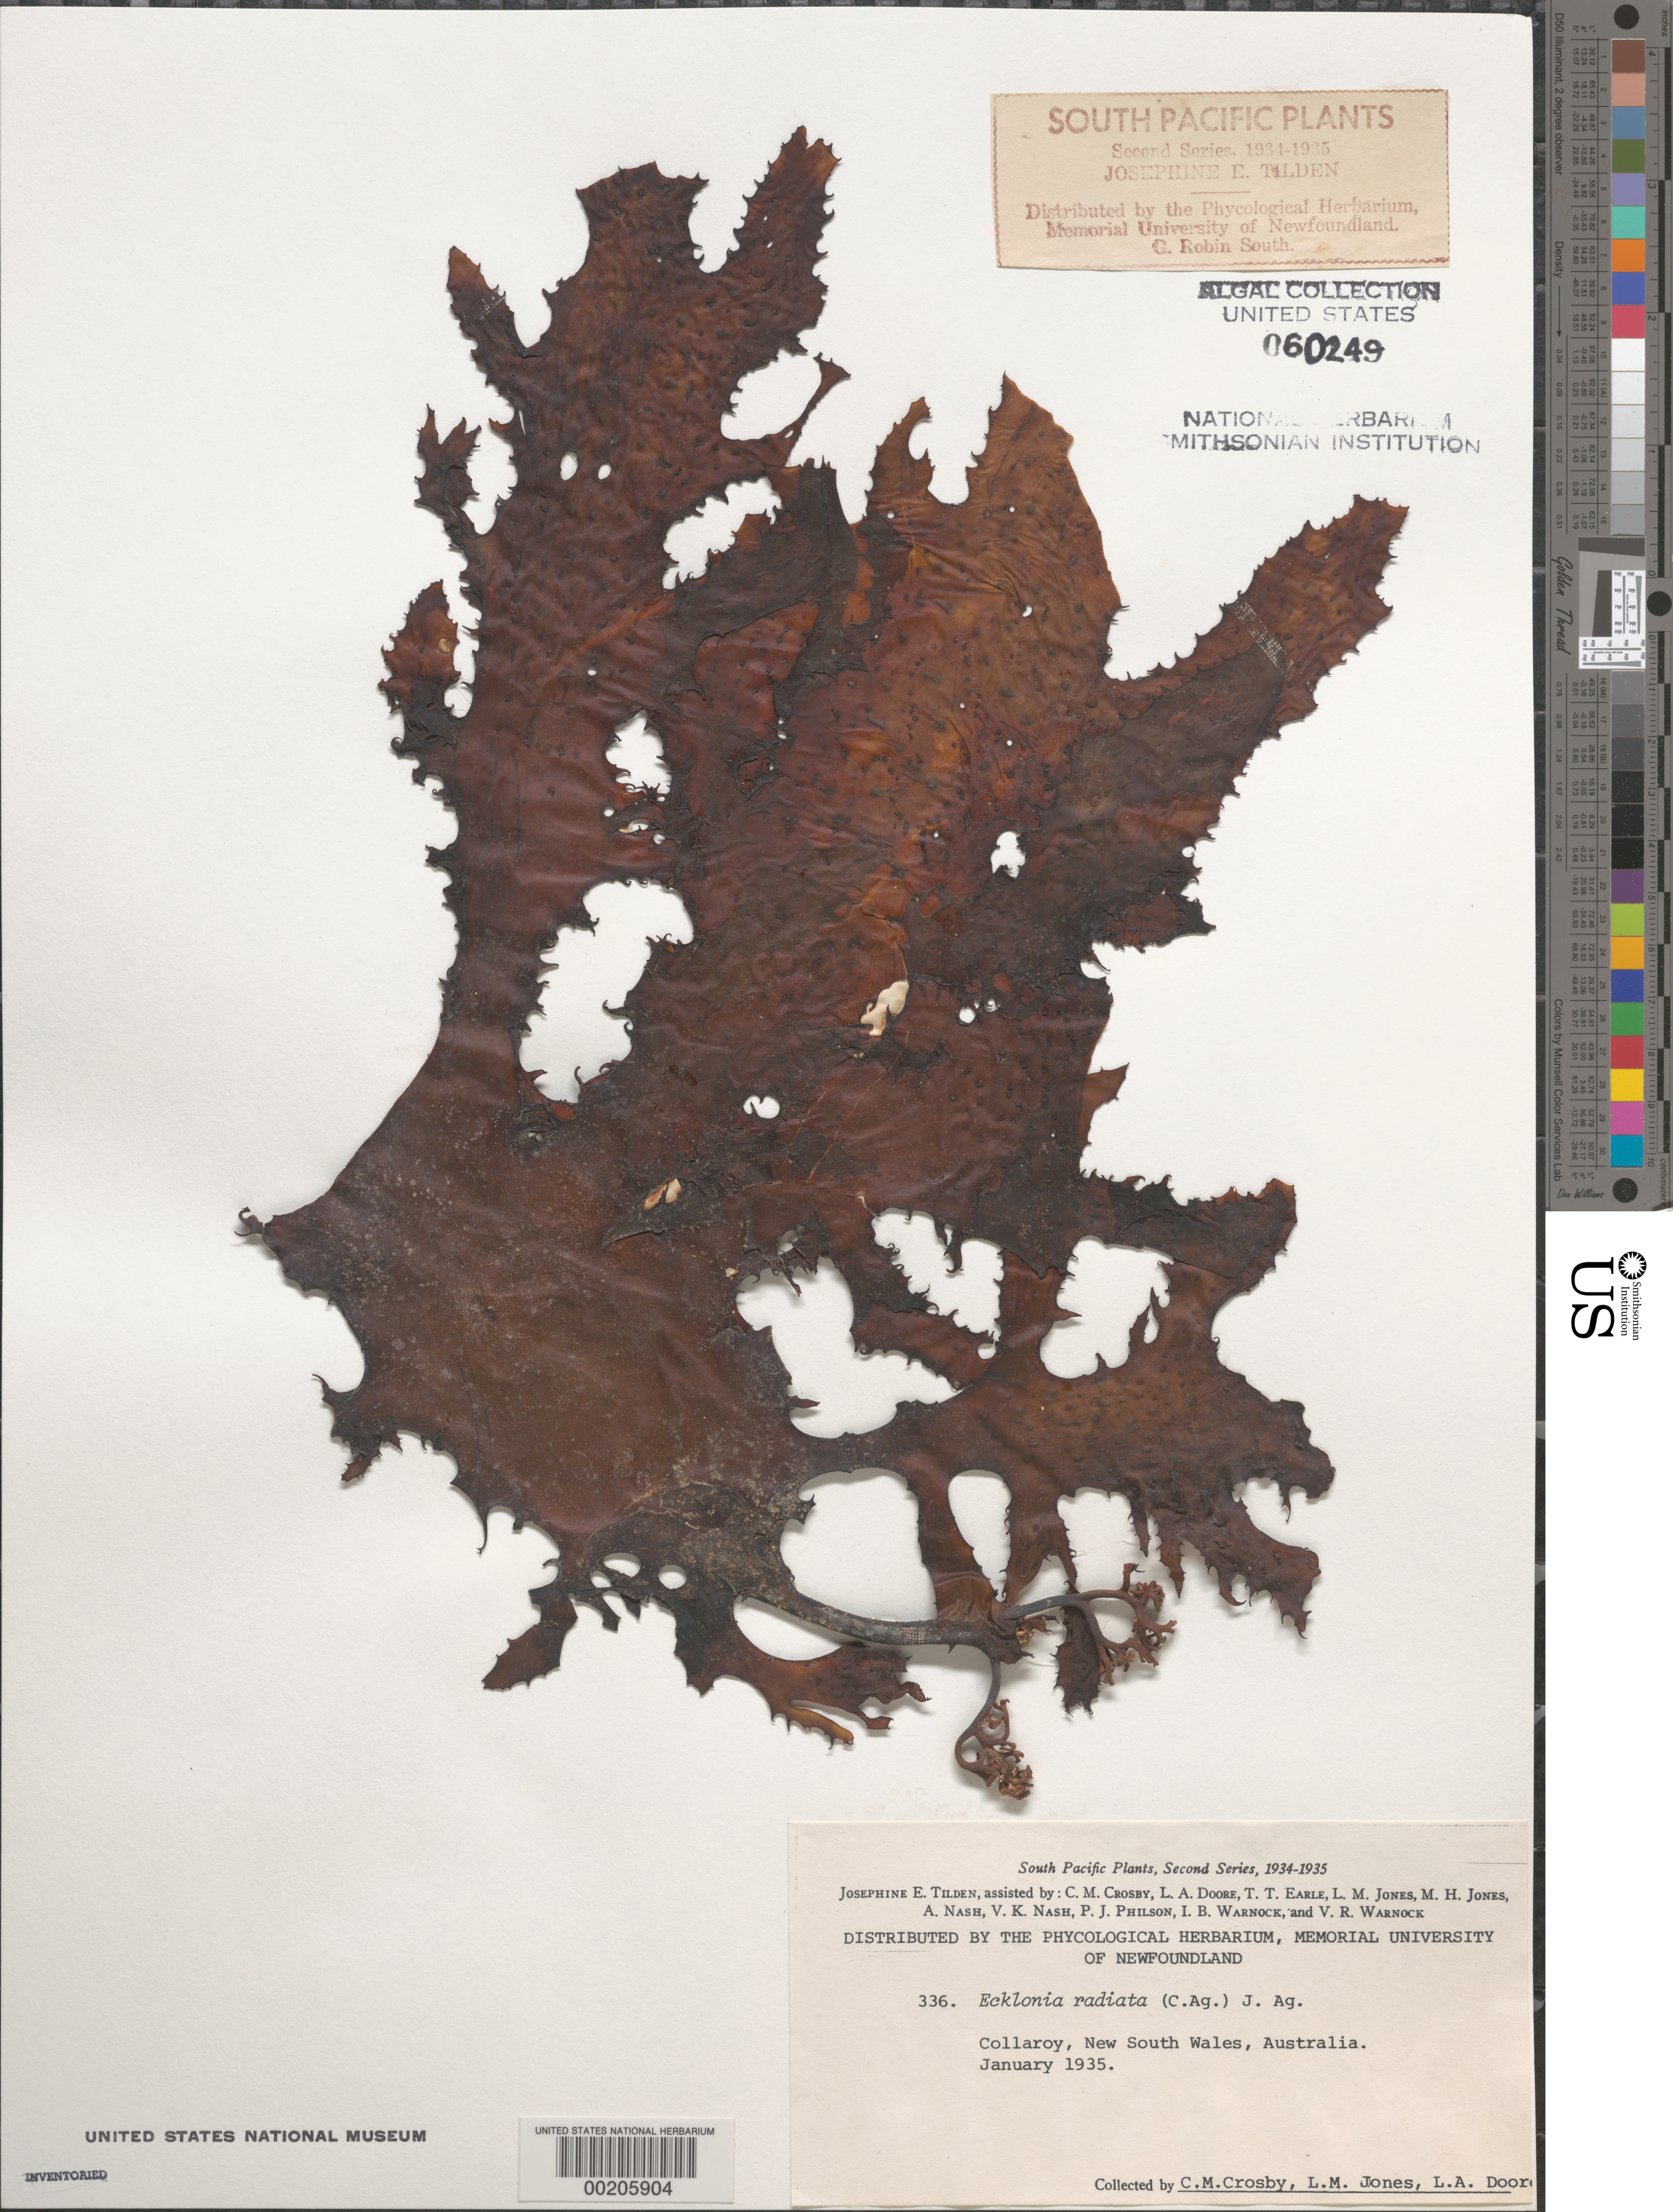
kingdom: Chromista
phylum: Ochrophyta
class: Phaeophyceae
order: Laminariales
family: Lessoniaceae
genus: Ecklonia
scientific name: Ecklonia radiata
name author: (C. Agardh) J. Agardh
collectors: C. M. Crosby, L. M. Jones & L. Doore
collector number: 336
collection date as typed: Jan 1935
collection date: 1935-01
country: Australia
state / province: New South Wales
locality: Collaroy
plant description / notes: Tilden, South Pacific Plants, Second Series, 1934-1935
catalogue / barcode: US 60249